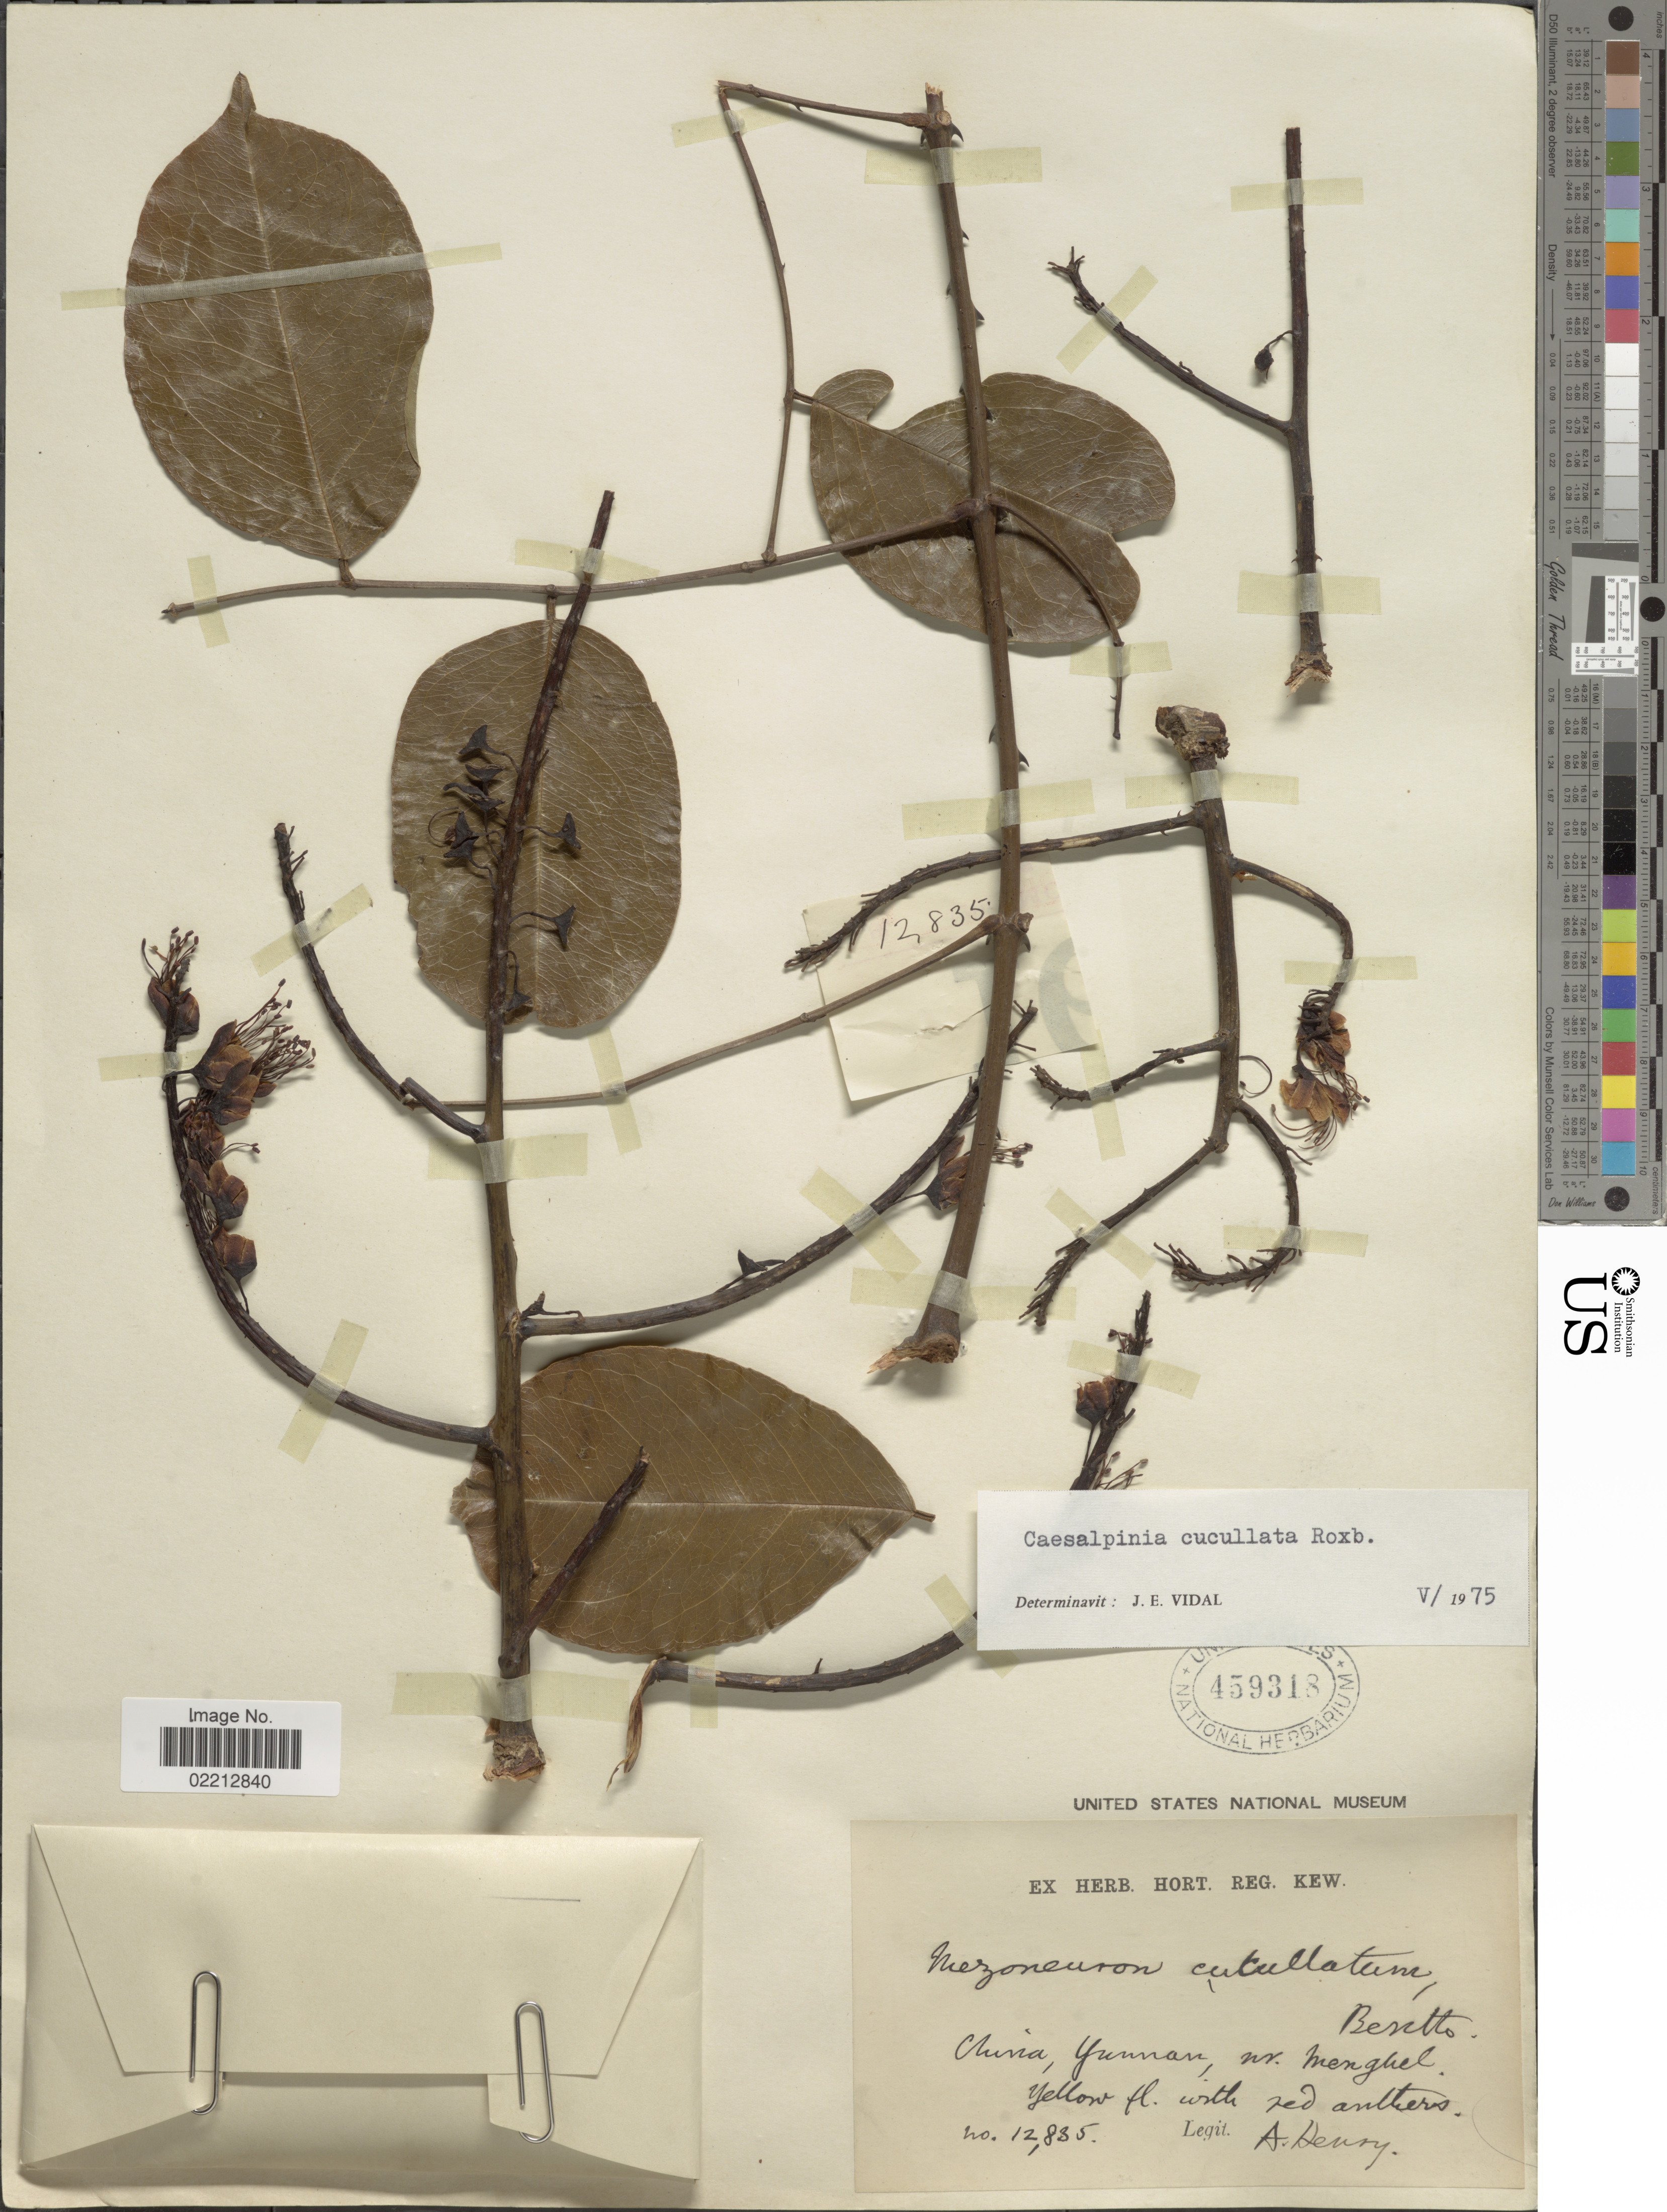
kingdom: Plantae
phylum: Tracheophyta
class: Magnoliopsida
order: Fabales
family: Fabaceae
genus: Mezoneuron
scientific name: Mezoneuron cucullatum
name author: (Roxb.) Wight & Arn.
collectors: A. Henry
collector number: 12835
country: China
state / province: Yunnan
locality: nr. Menghel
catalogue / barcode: US 459318